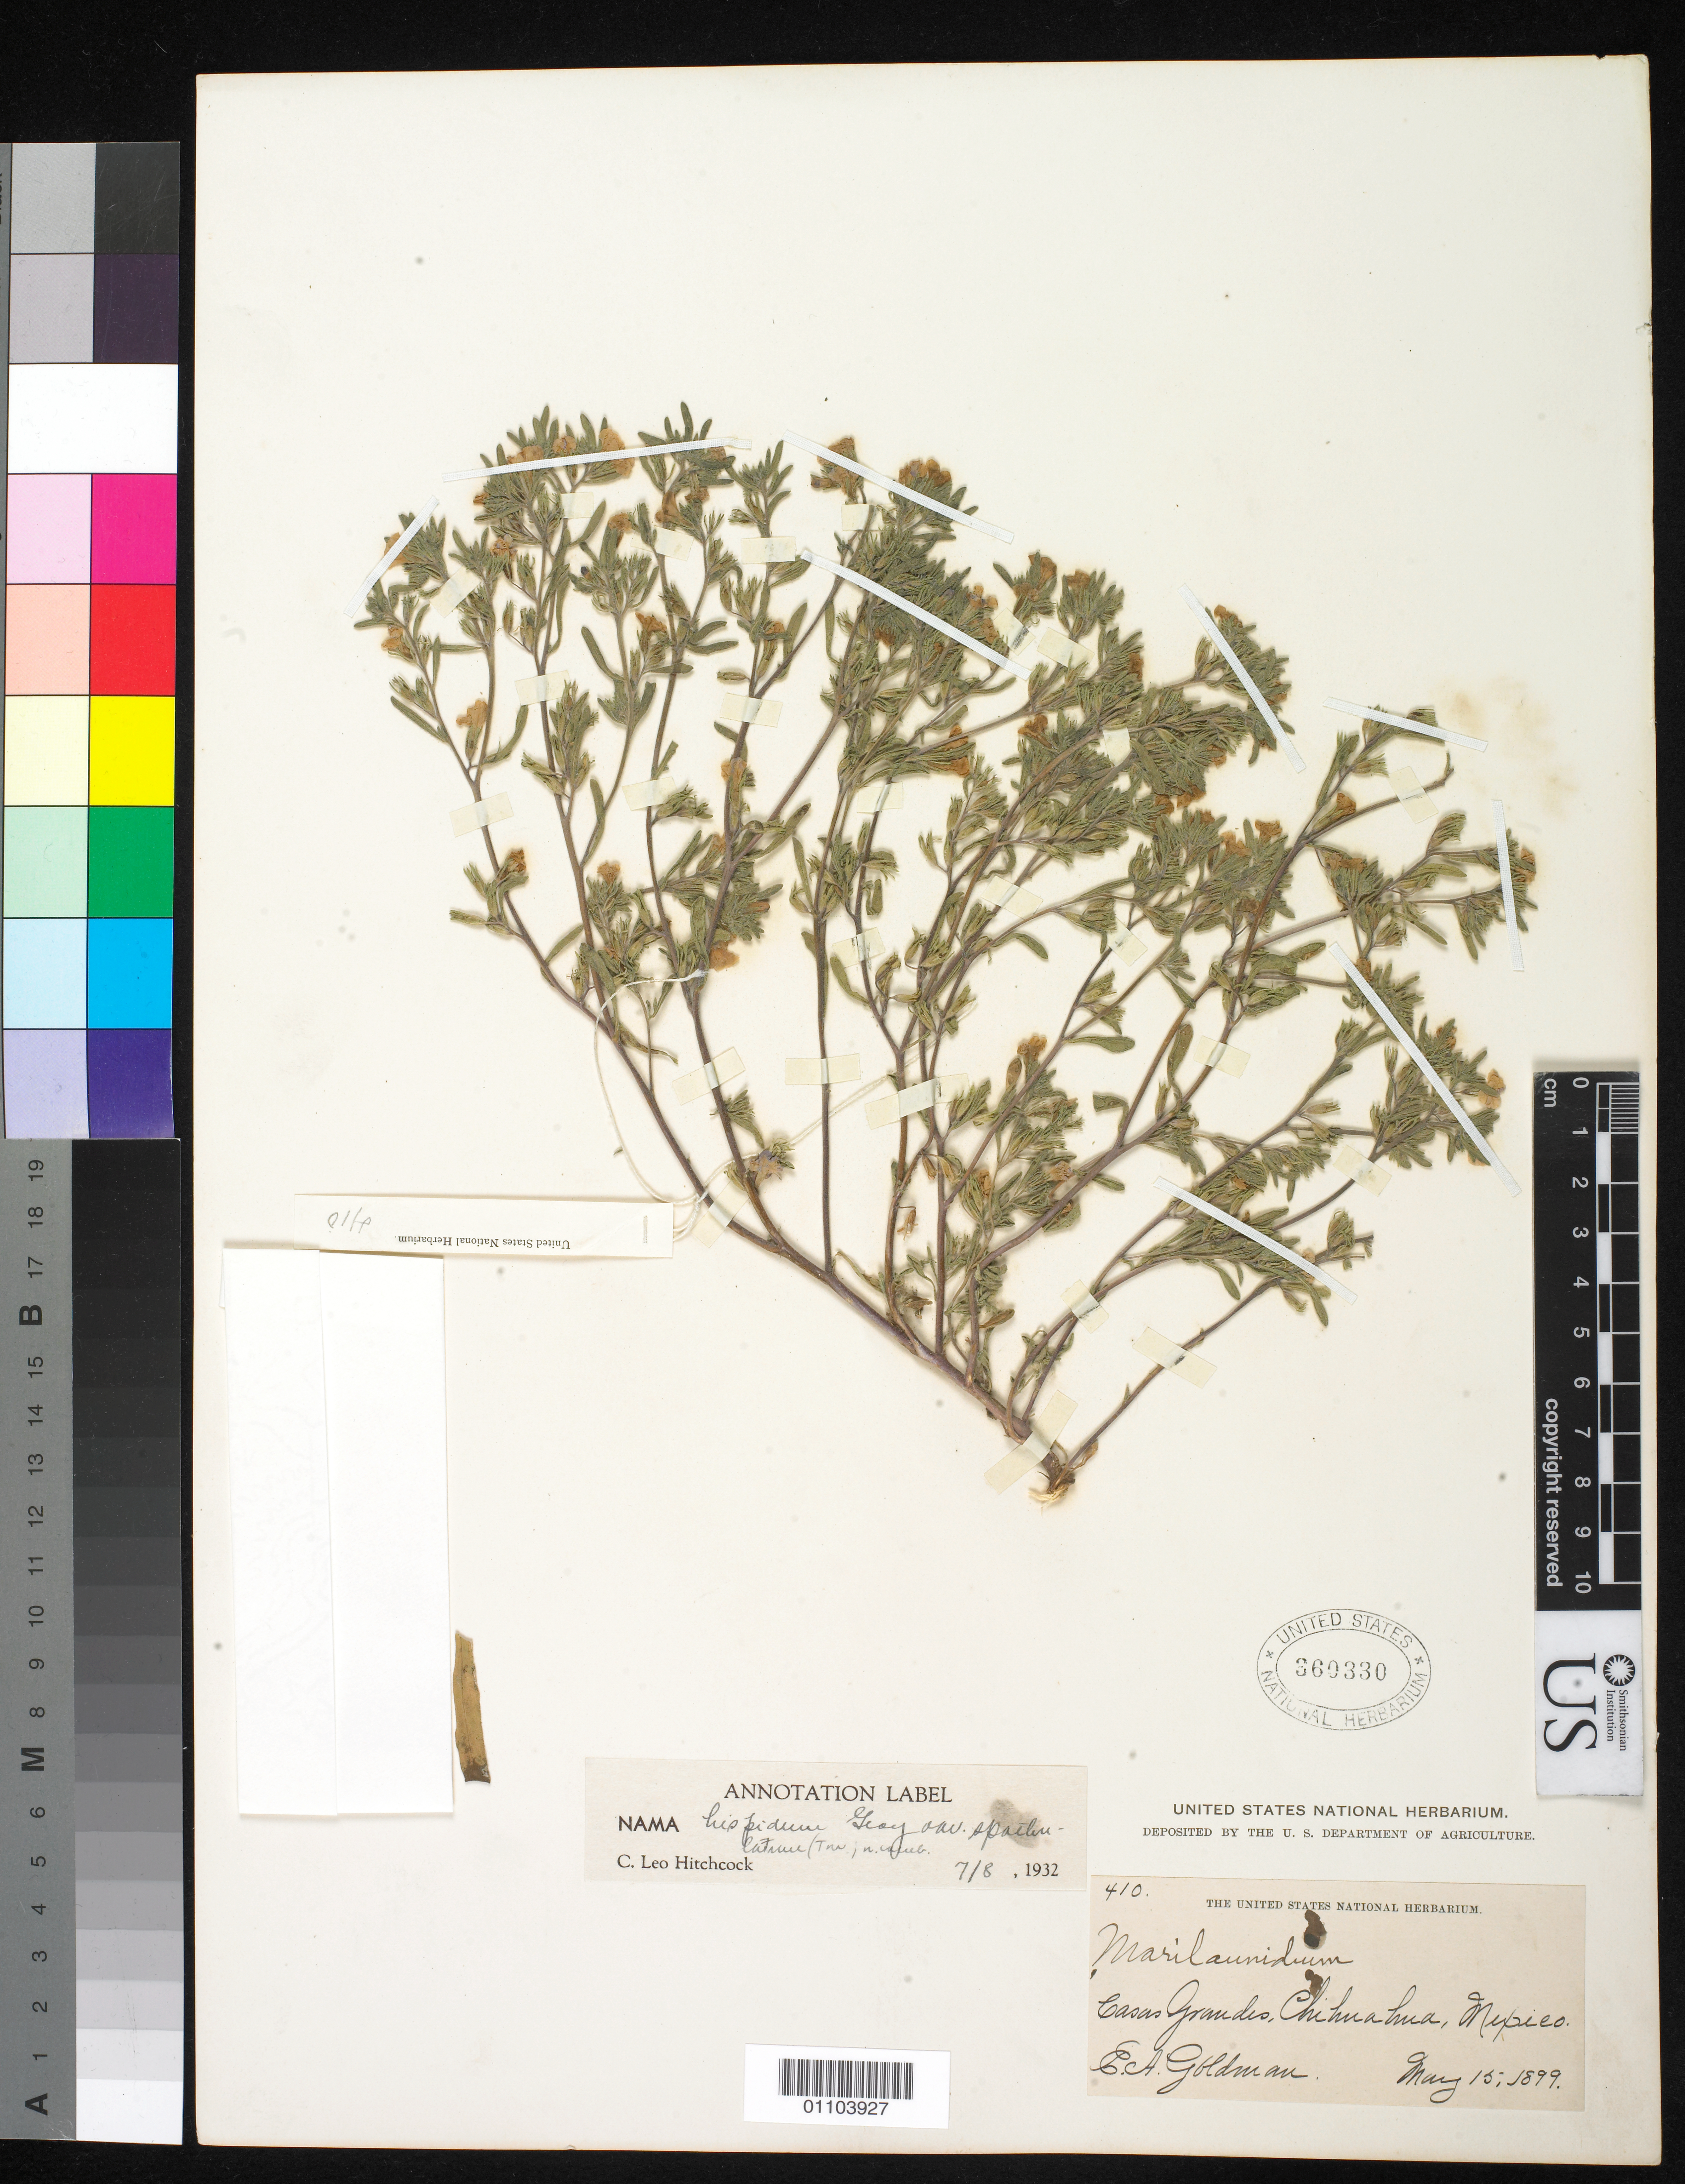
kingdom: Plantae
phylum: Tracheophyta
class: Magnoliopsida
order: Boraginales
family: Namaceae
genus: Nama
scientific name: Nama hispida var. spathulatum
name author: (Torr.) C.L. Hitchc.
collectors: E. A. Goldman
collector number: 410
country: Mexico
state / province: Chihuahua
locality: Casas Grandes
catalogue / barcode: US 360330